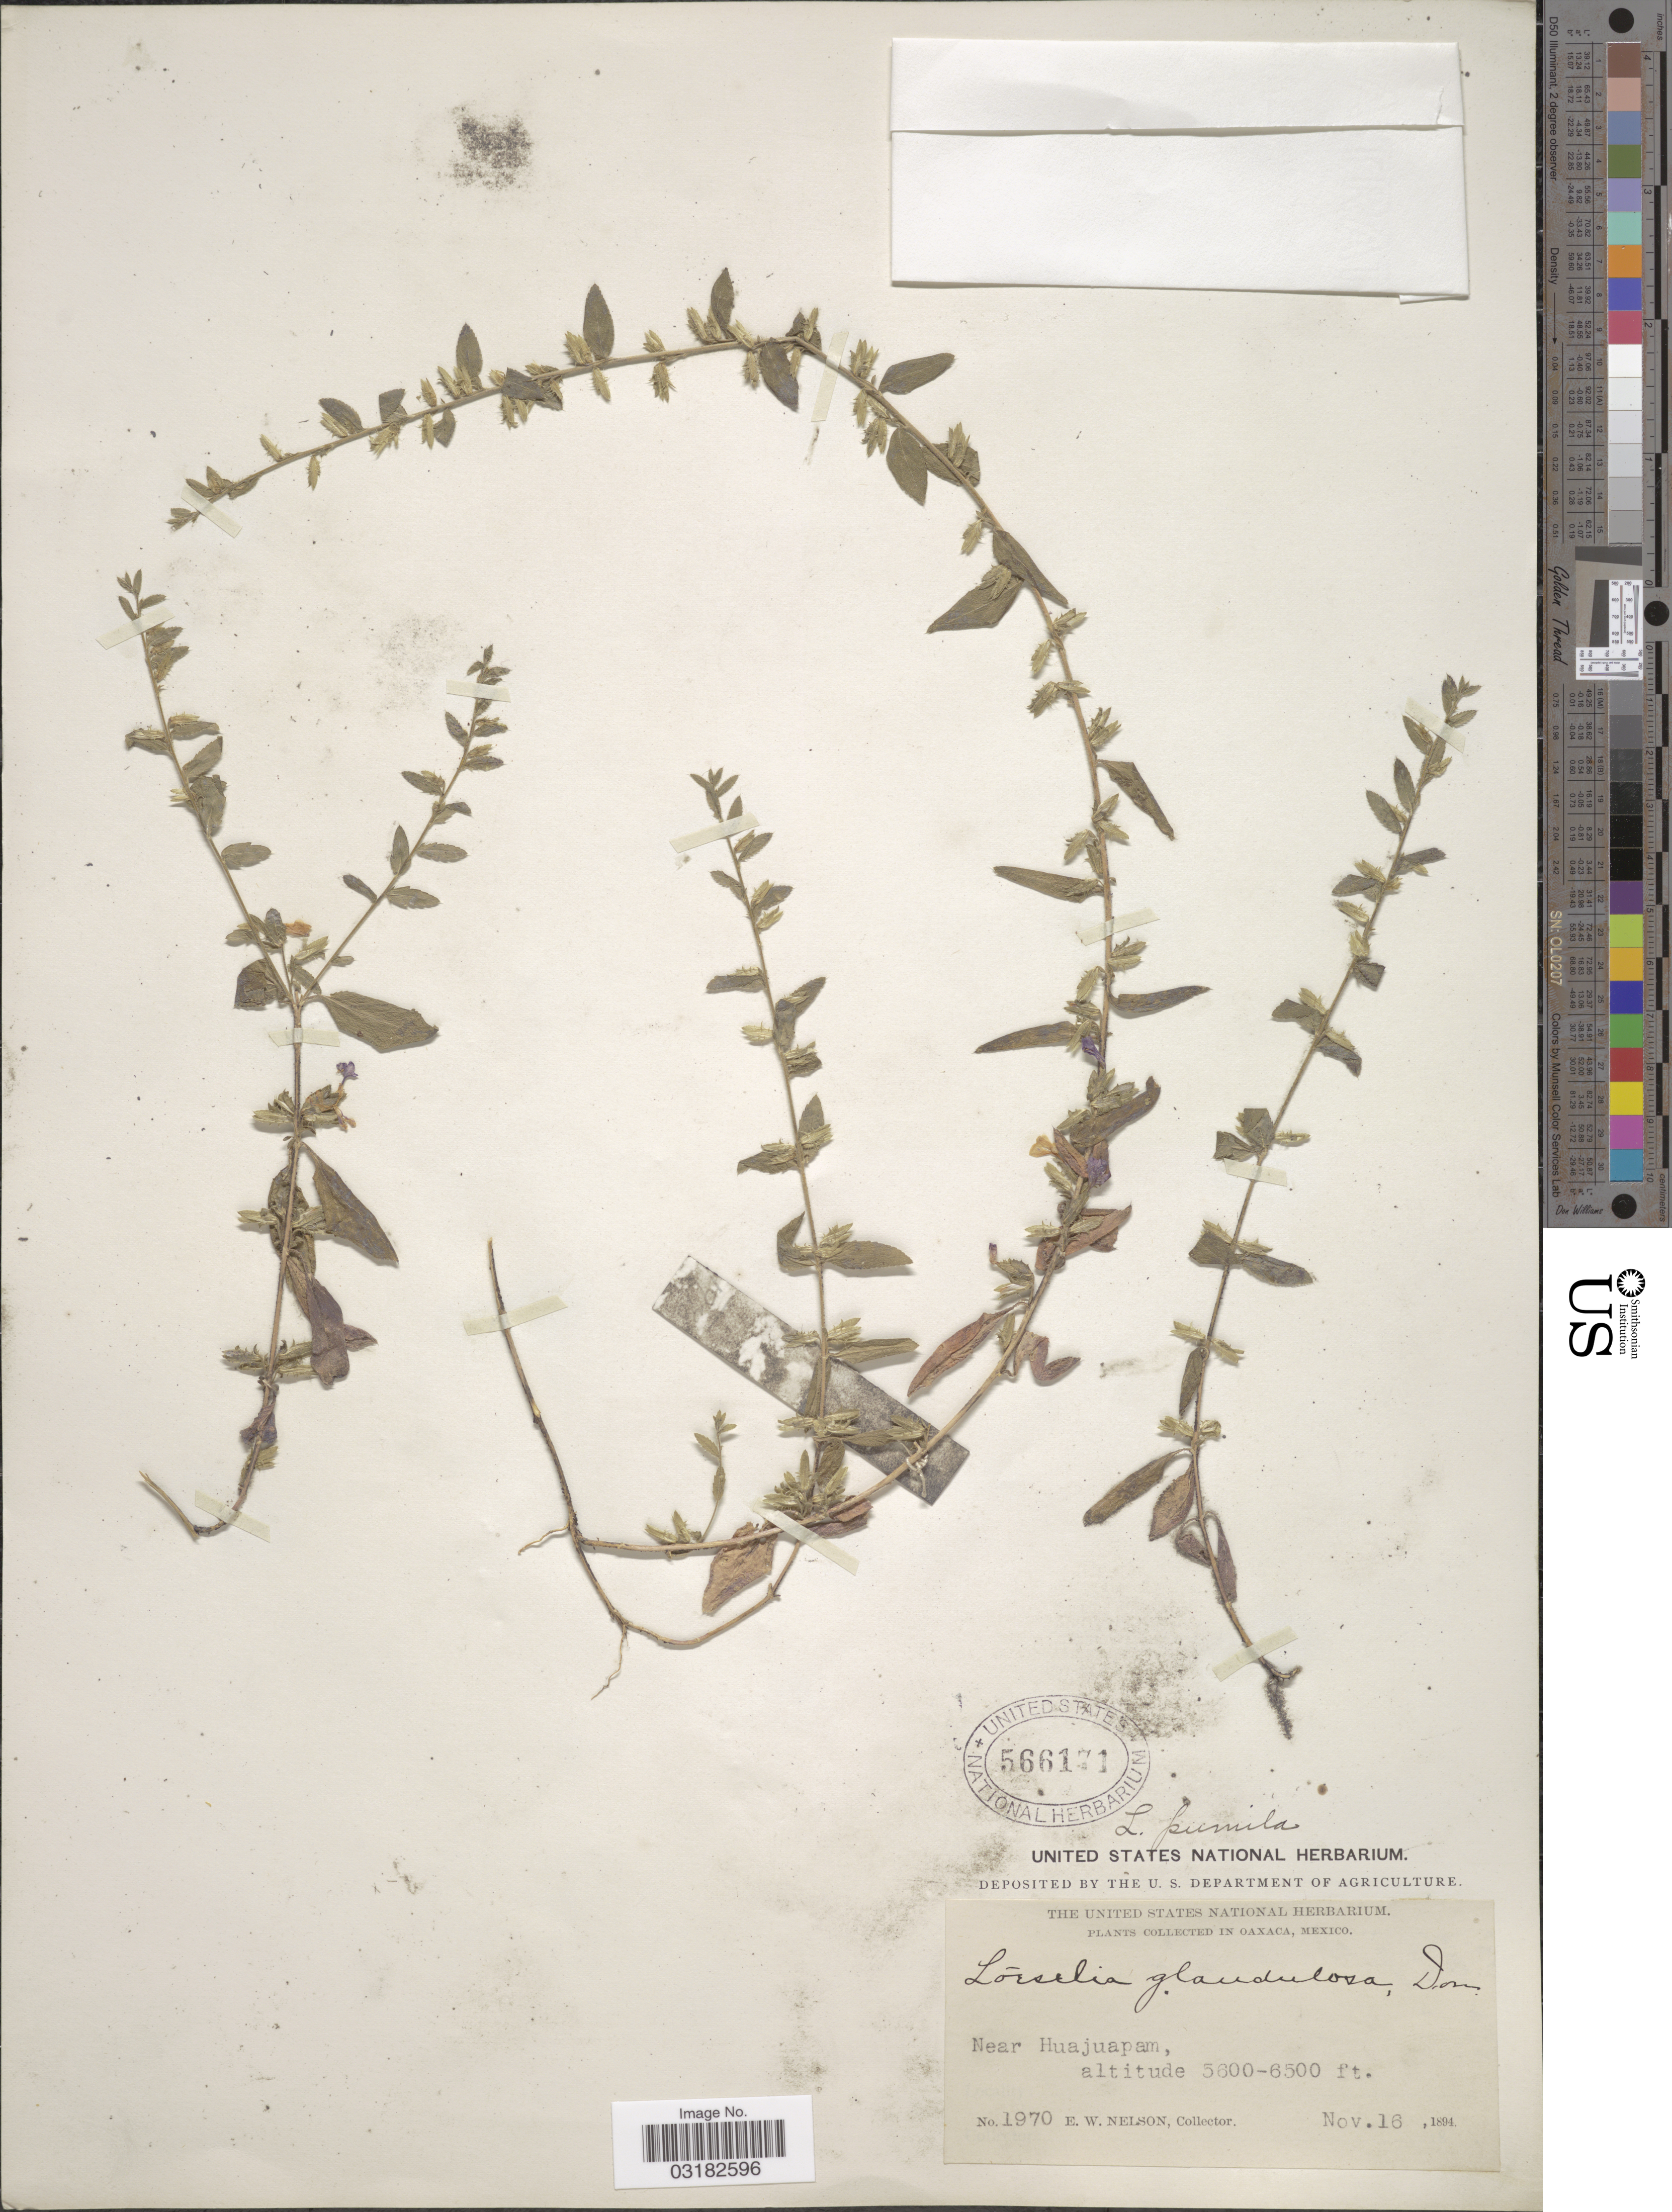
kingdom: Plantae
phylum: Tracheophyta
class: Magnoliopsida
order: Ericales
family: Polemoniaceae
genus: Loeselia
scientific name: Loeselia pumila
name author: (M. Martens & Galeotti) Walp.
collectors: E. W. Nelson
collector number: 1970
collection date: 1894-11-16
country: Mexico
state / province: Oaxaca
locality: Near Huajuapam.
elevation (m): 1707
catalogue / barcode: US 566171